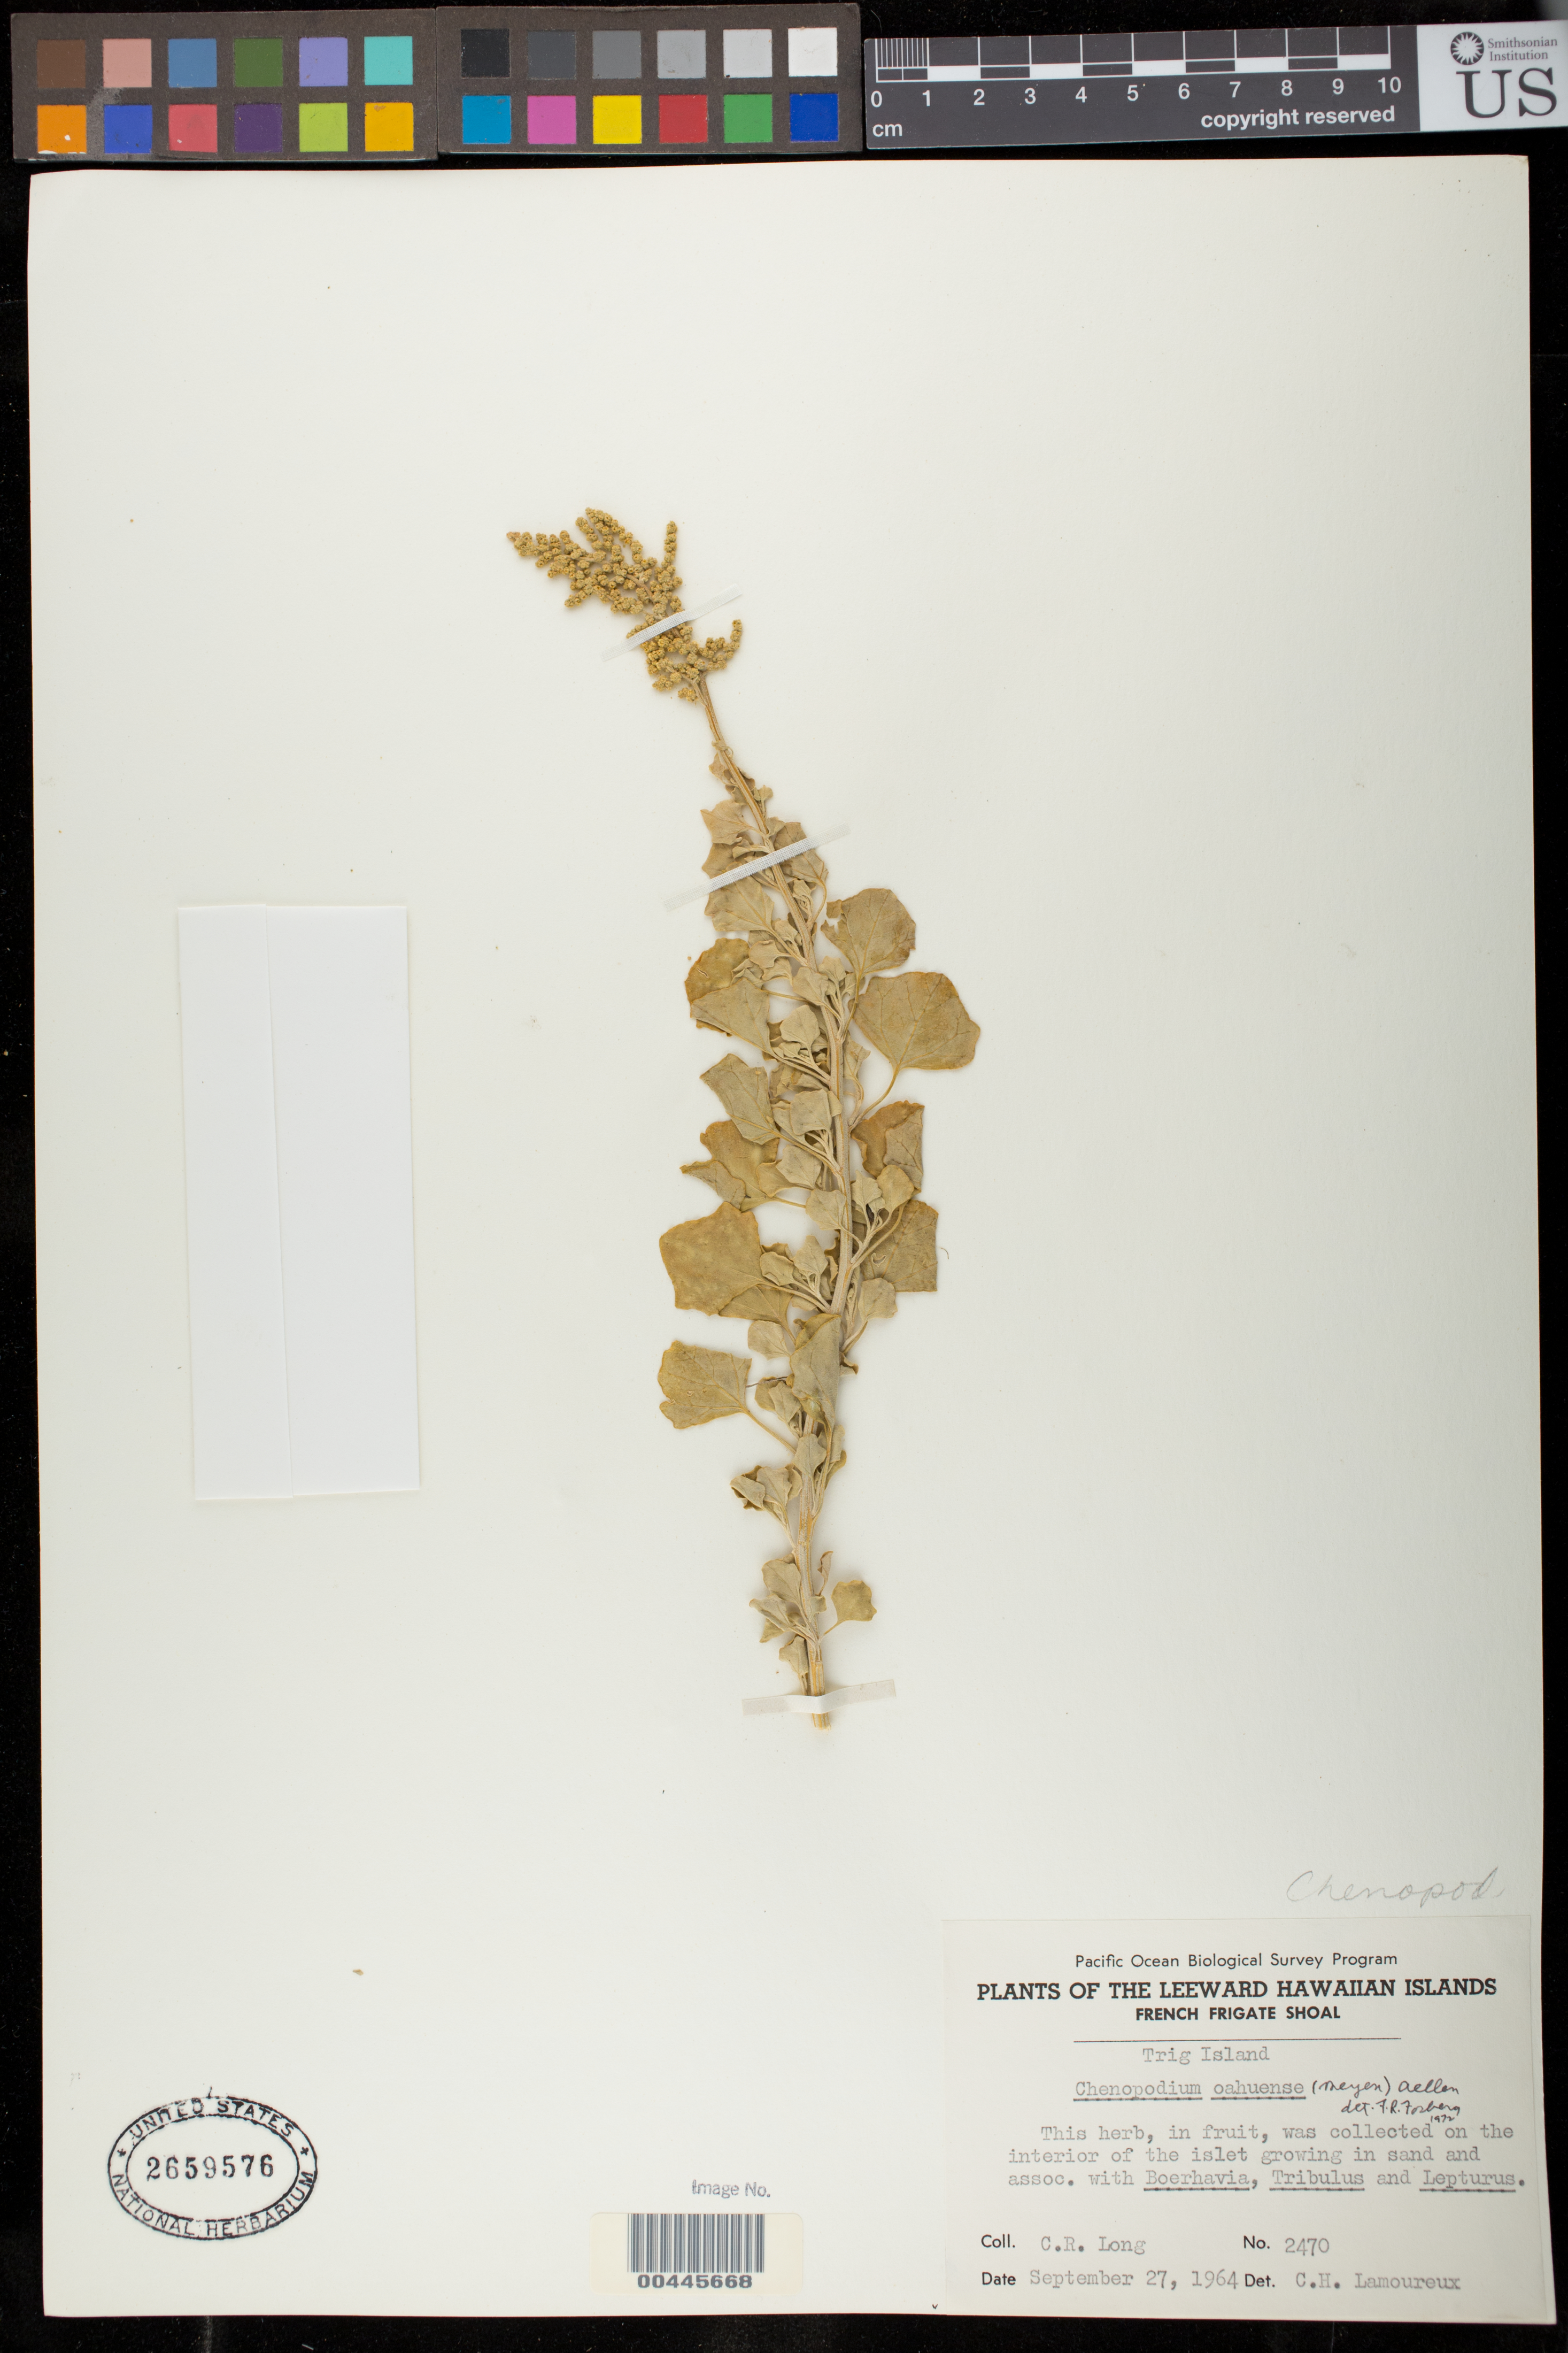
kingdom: Plantae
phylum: Tracheophyta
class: Magnoliopsida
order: Caryophyllales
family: Amaranthaceae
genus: Chenopodium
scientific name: Chenopodium oahuense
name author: (Meyen) Aellen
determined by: Fosberg, F. R.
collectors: C. Long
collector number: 2470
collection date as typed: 27 Sep 1964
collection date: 1964-09-27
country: United States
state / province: Hawaii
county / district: Honolulu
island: French Frigate Shoals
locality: Trig Islet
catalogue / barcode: US 2659576